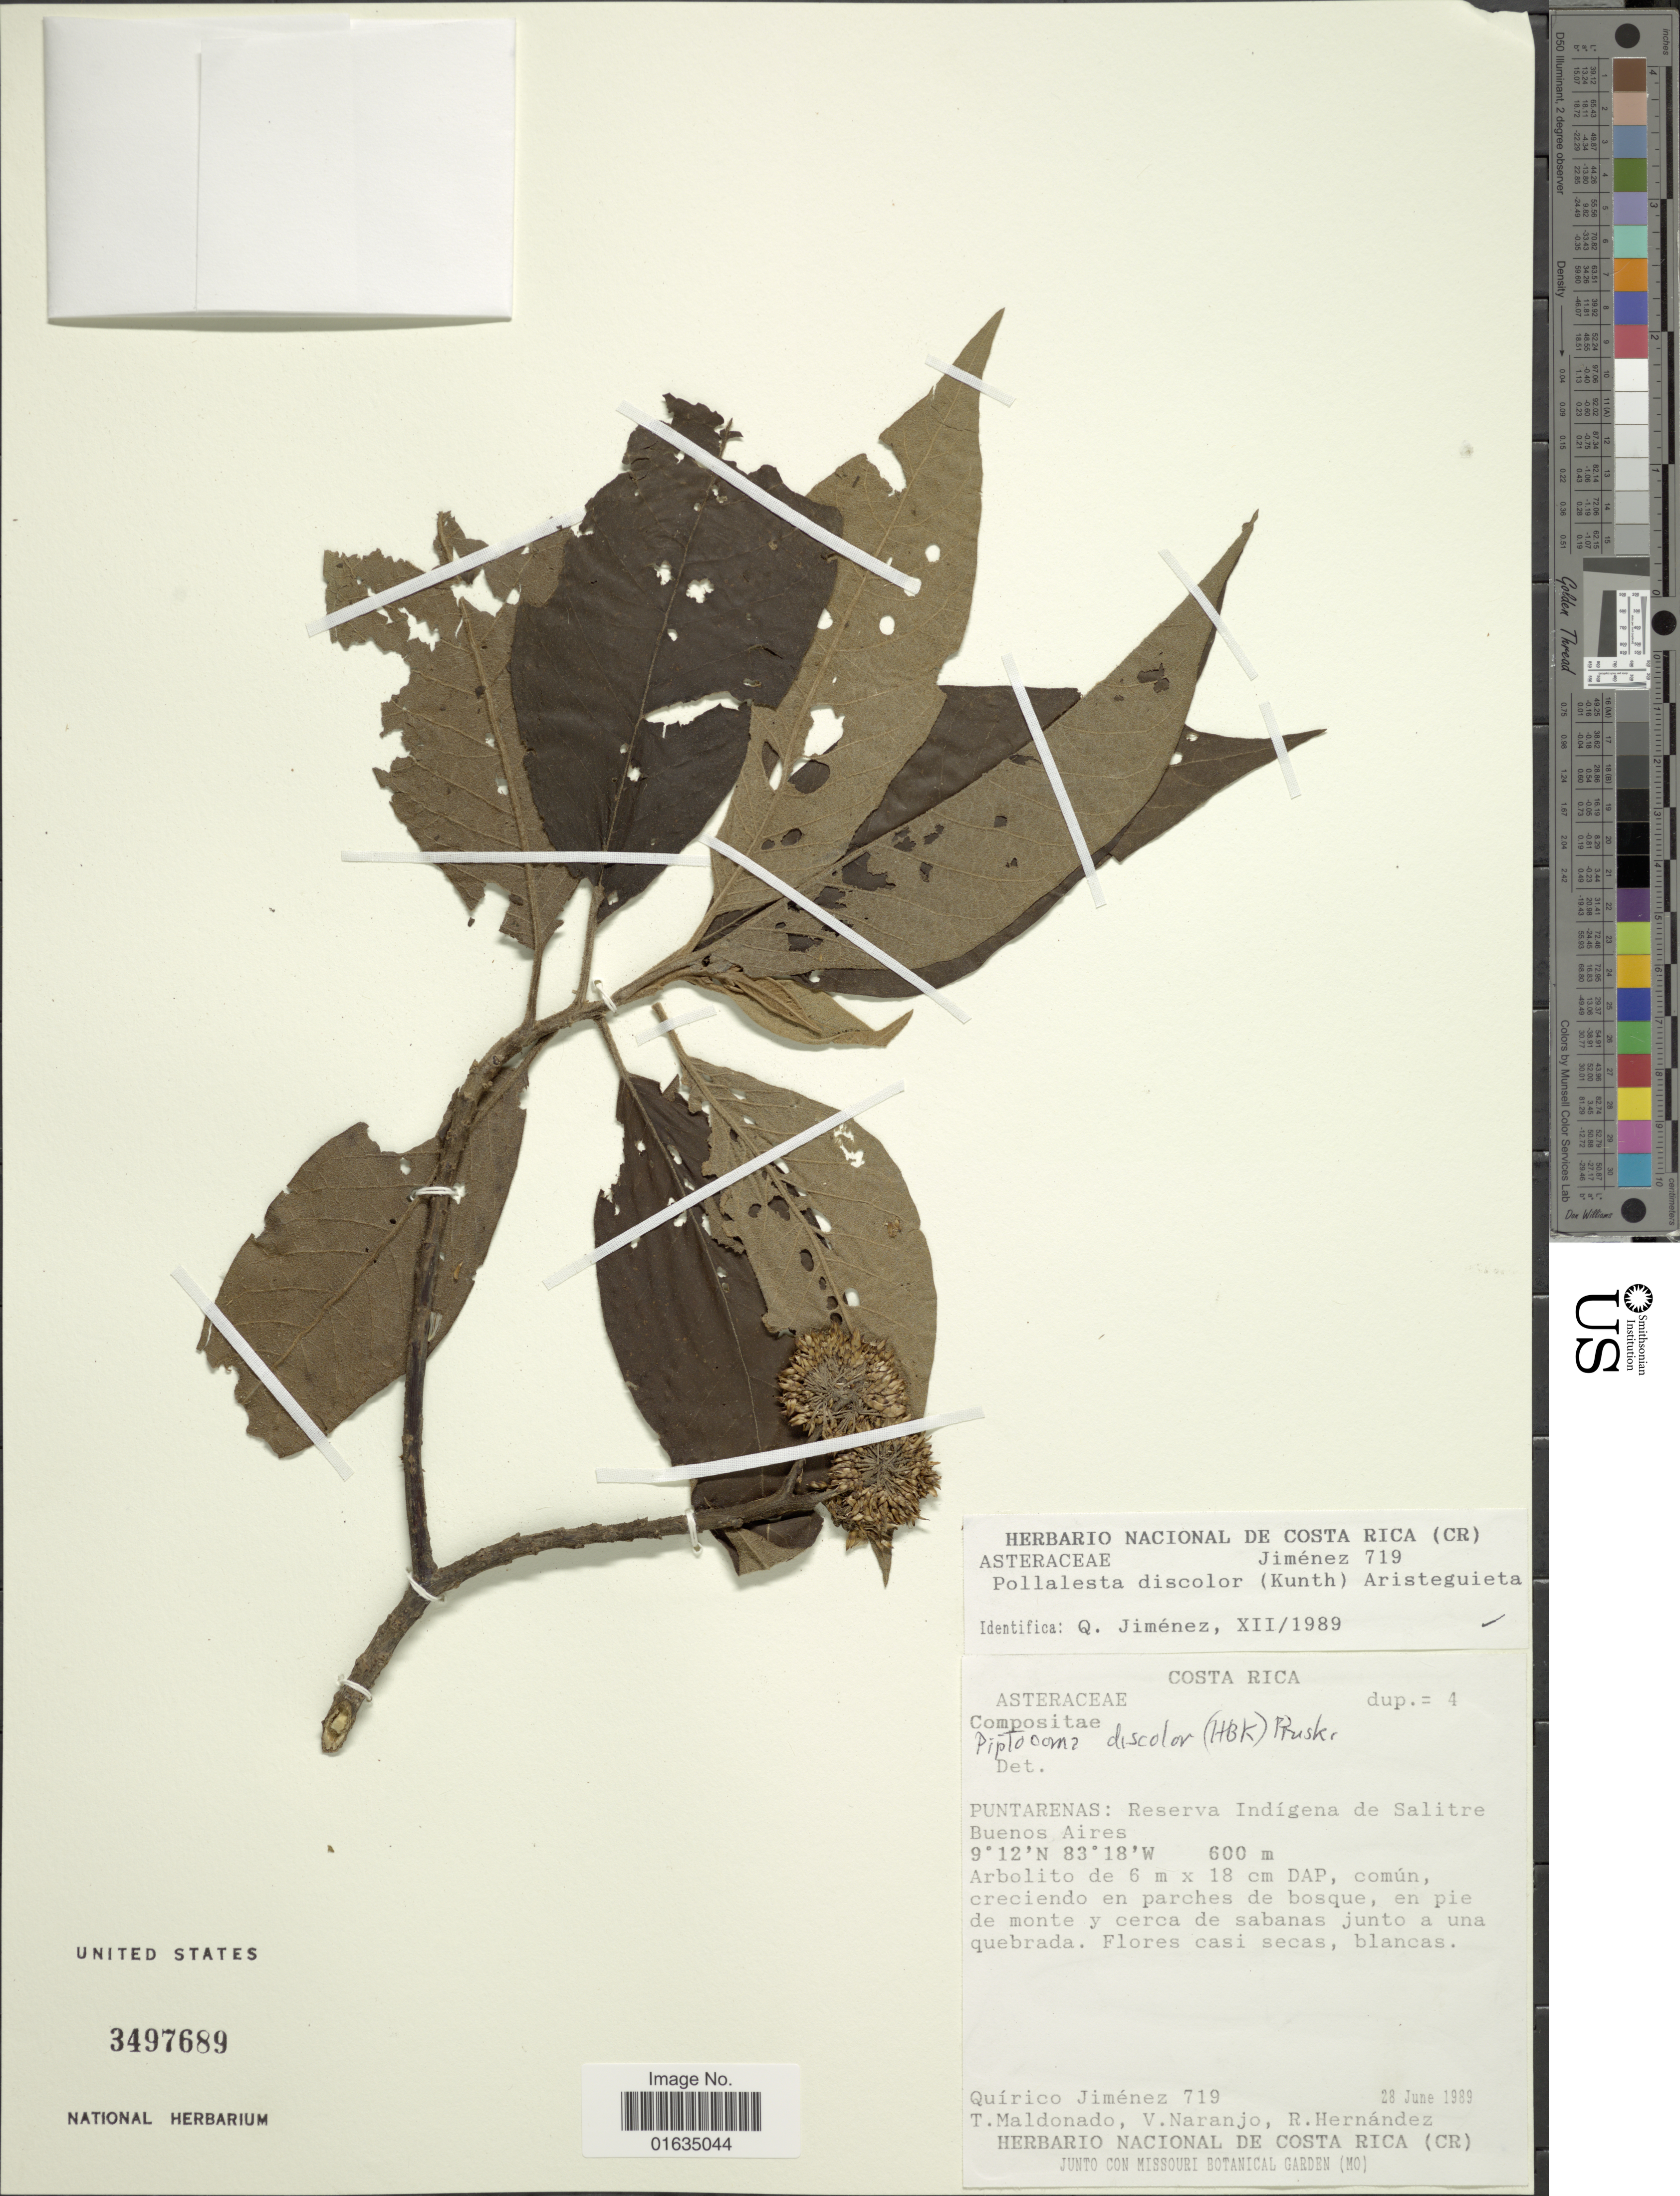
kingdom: Plantae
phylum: Tracheophyta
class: Magnoliopsida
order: Asterales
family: Asteraceae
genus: Pollalesta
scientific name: Pollalesta discolor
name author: (Kunth) Aristeg.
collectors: Q. Jiménez Madrigal, T. Maldonado, V. Naranjo & R. Hernández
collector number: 719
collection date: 1989-06-28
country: Costa Rica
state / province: Puntarenas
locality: Reserva Indigena de Salitre Buenos Aires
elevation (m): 600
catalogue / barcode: US 3497689